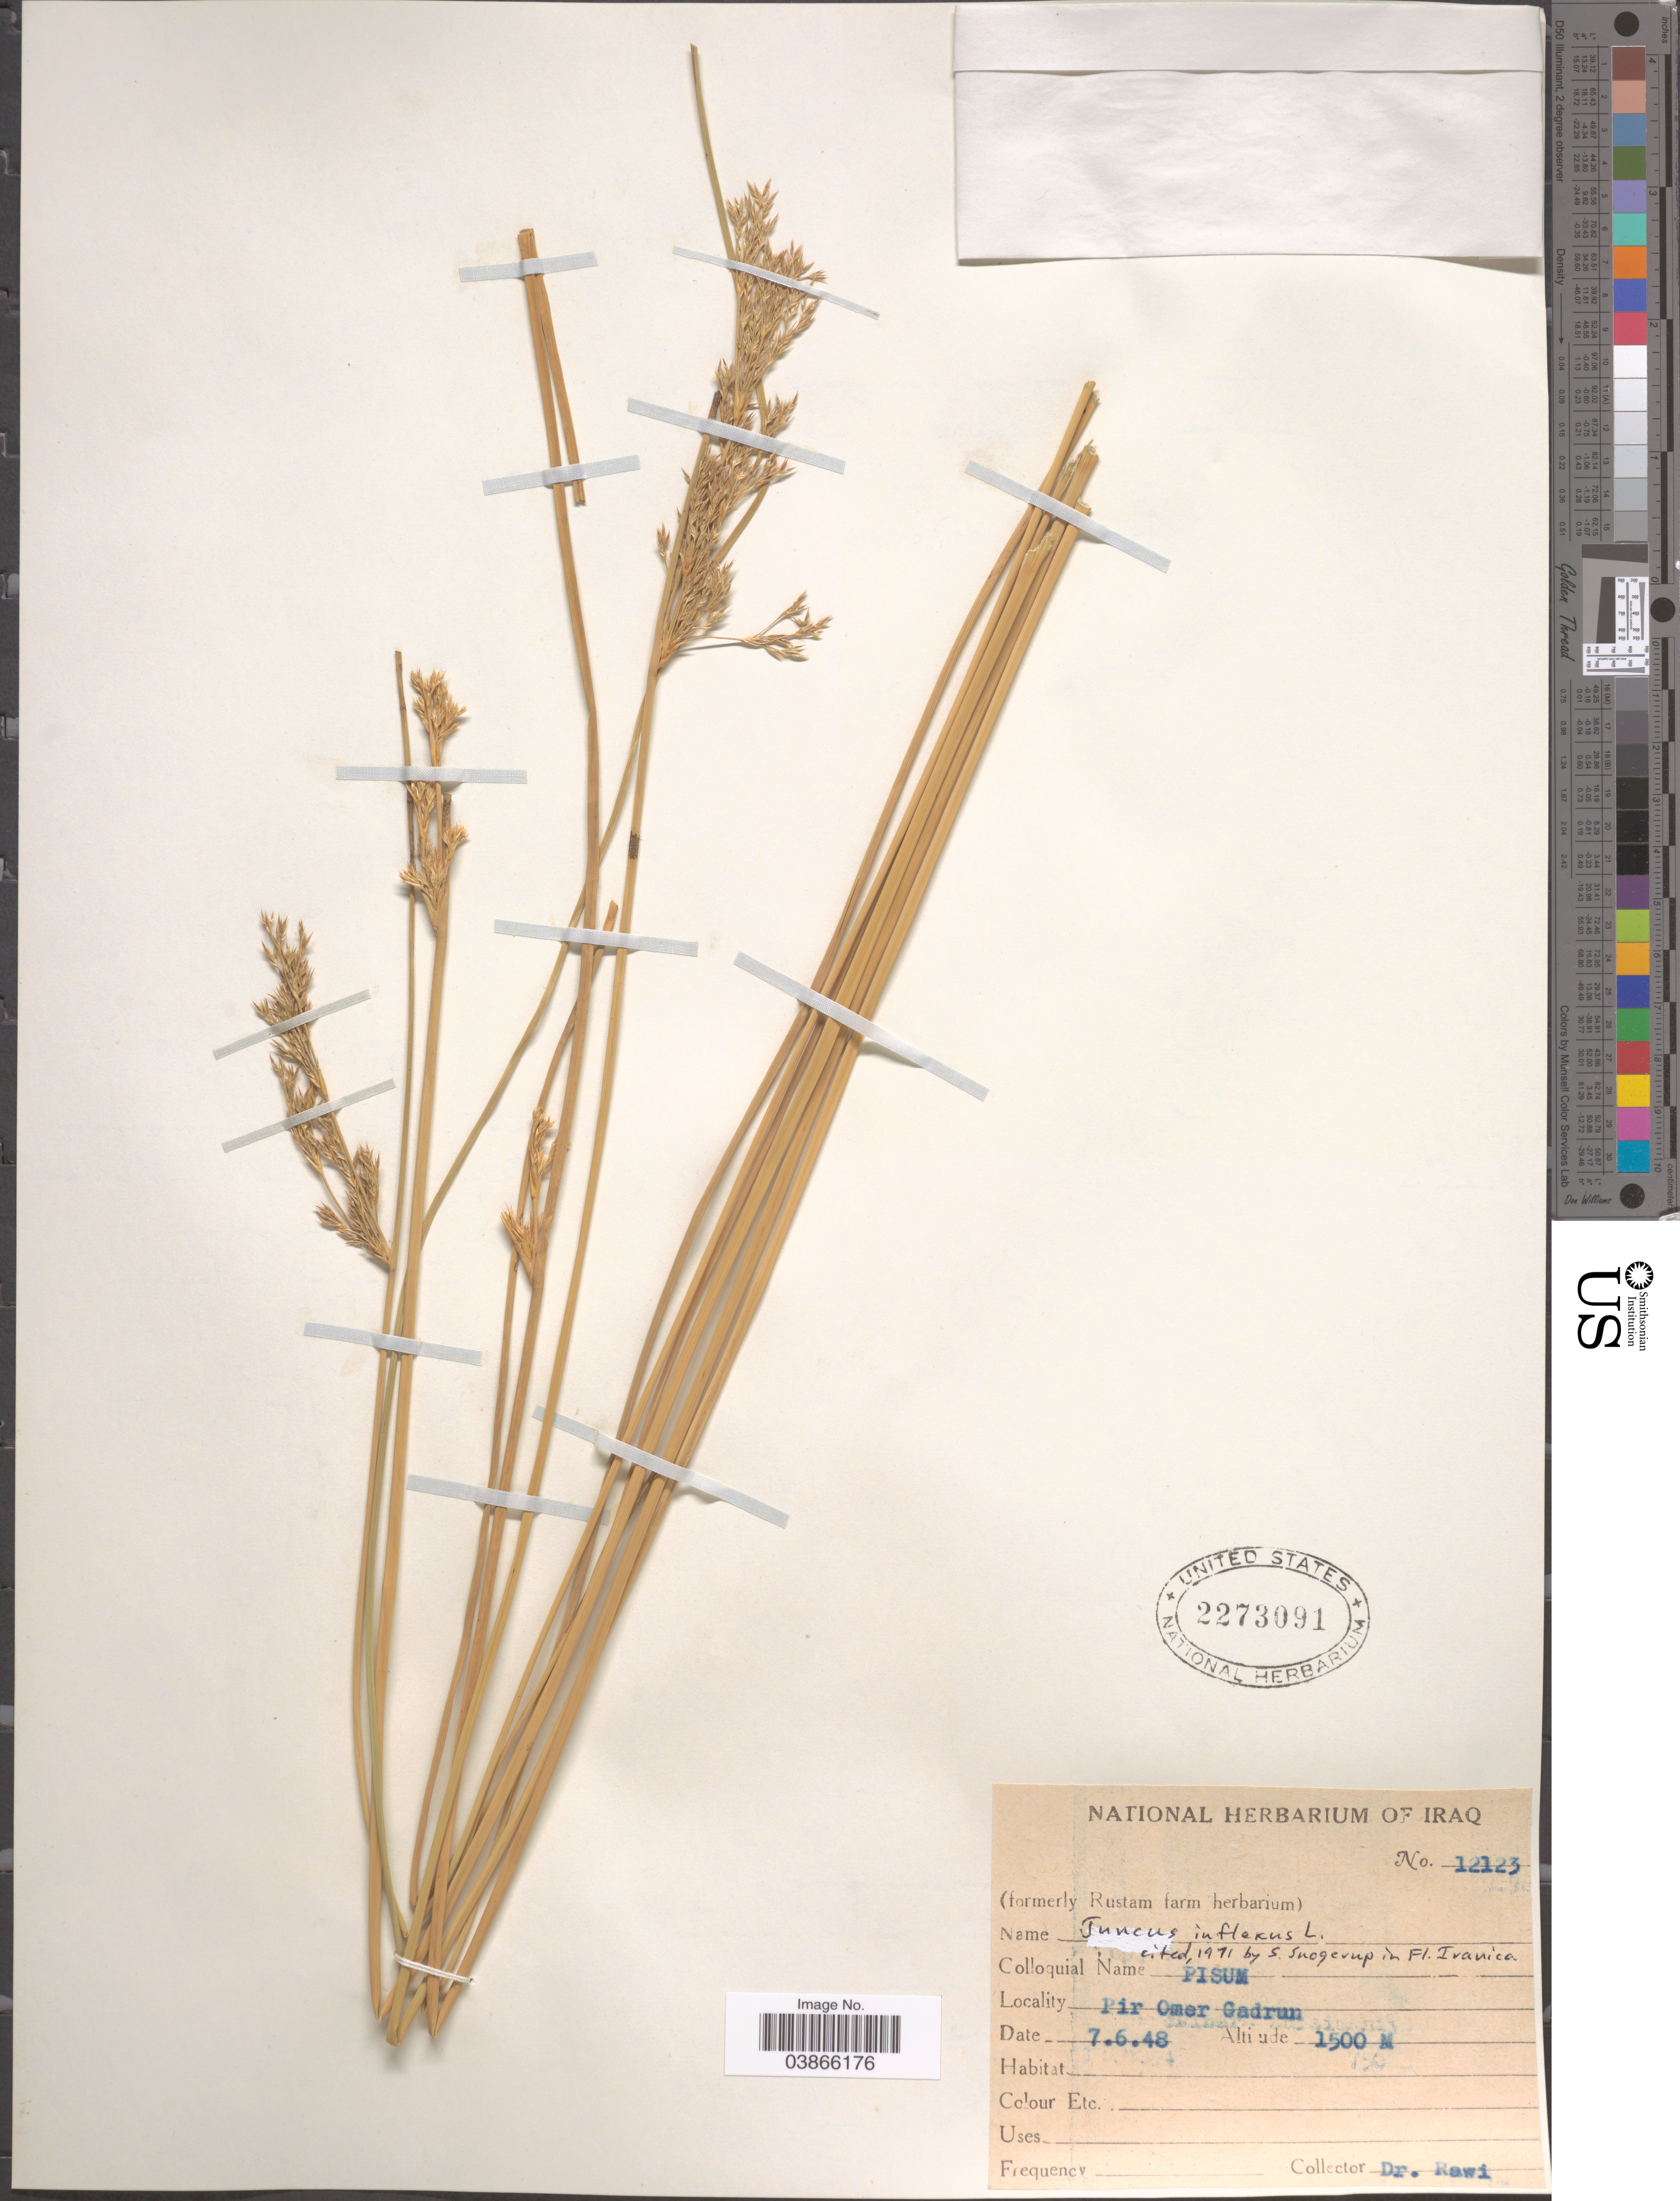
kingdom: Plantae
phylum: Tracheophyta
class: Liliopsida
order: Poales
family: Juncaceae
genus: Juncus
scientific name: Juncus inflexus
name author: L.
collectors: -. Rawi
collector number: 12123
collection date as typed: Transcribed d/m/y: 7/6/48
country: Iraq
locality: Pir Omer Gadrum.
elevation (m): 1500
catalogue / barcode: US 2273091